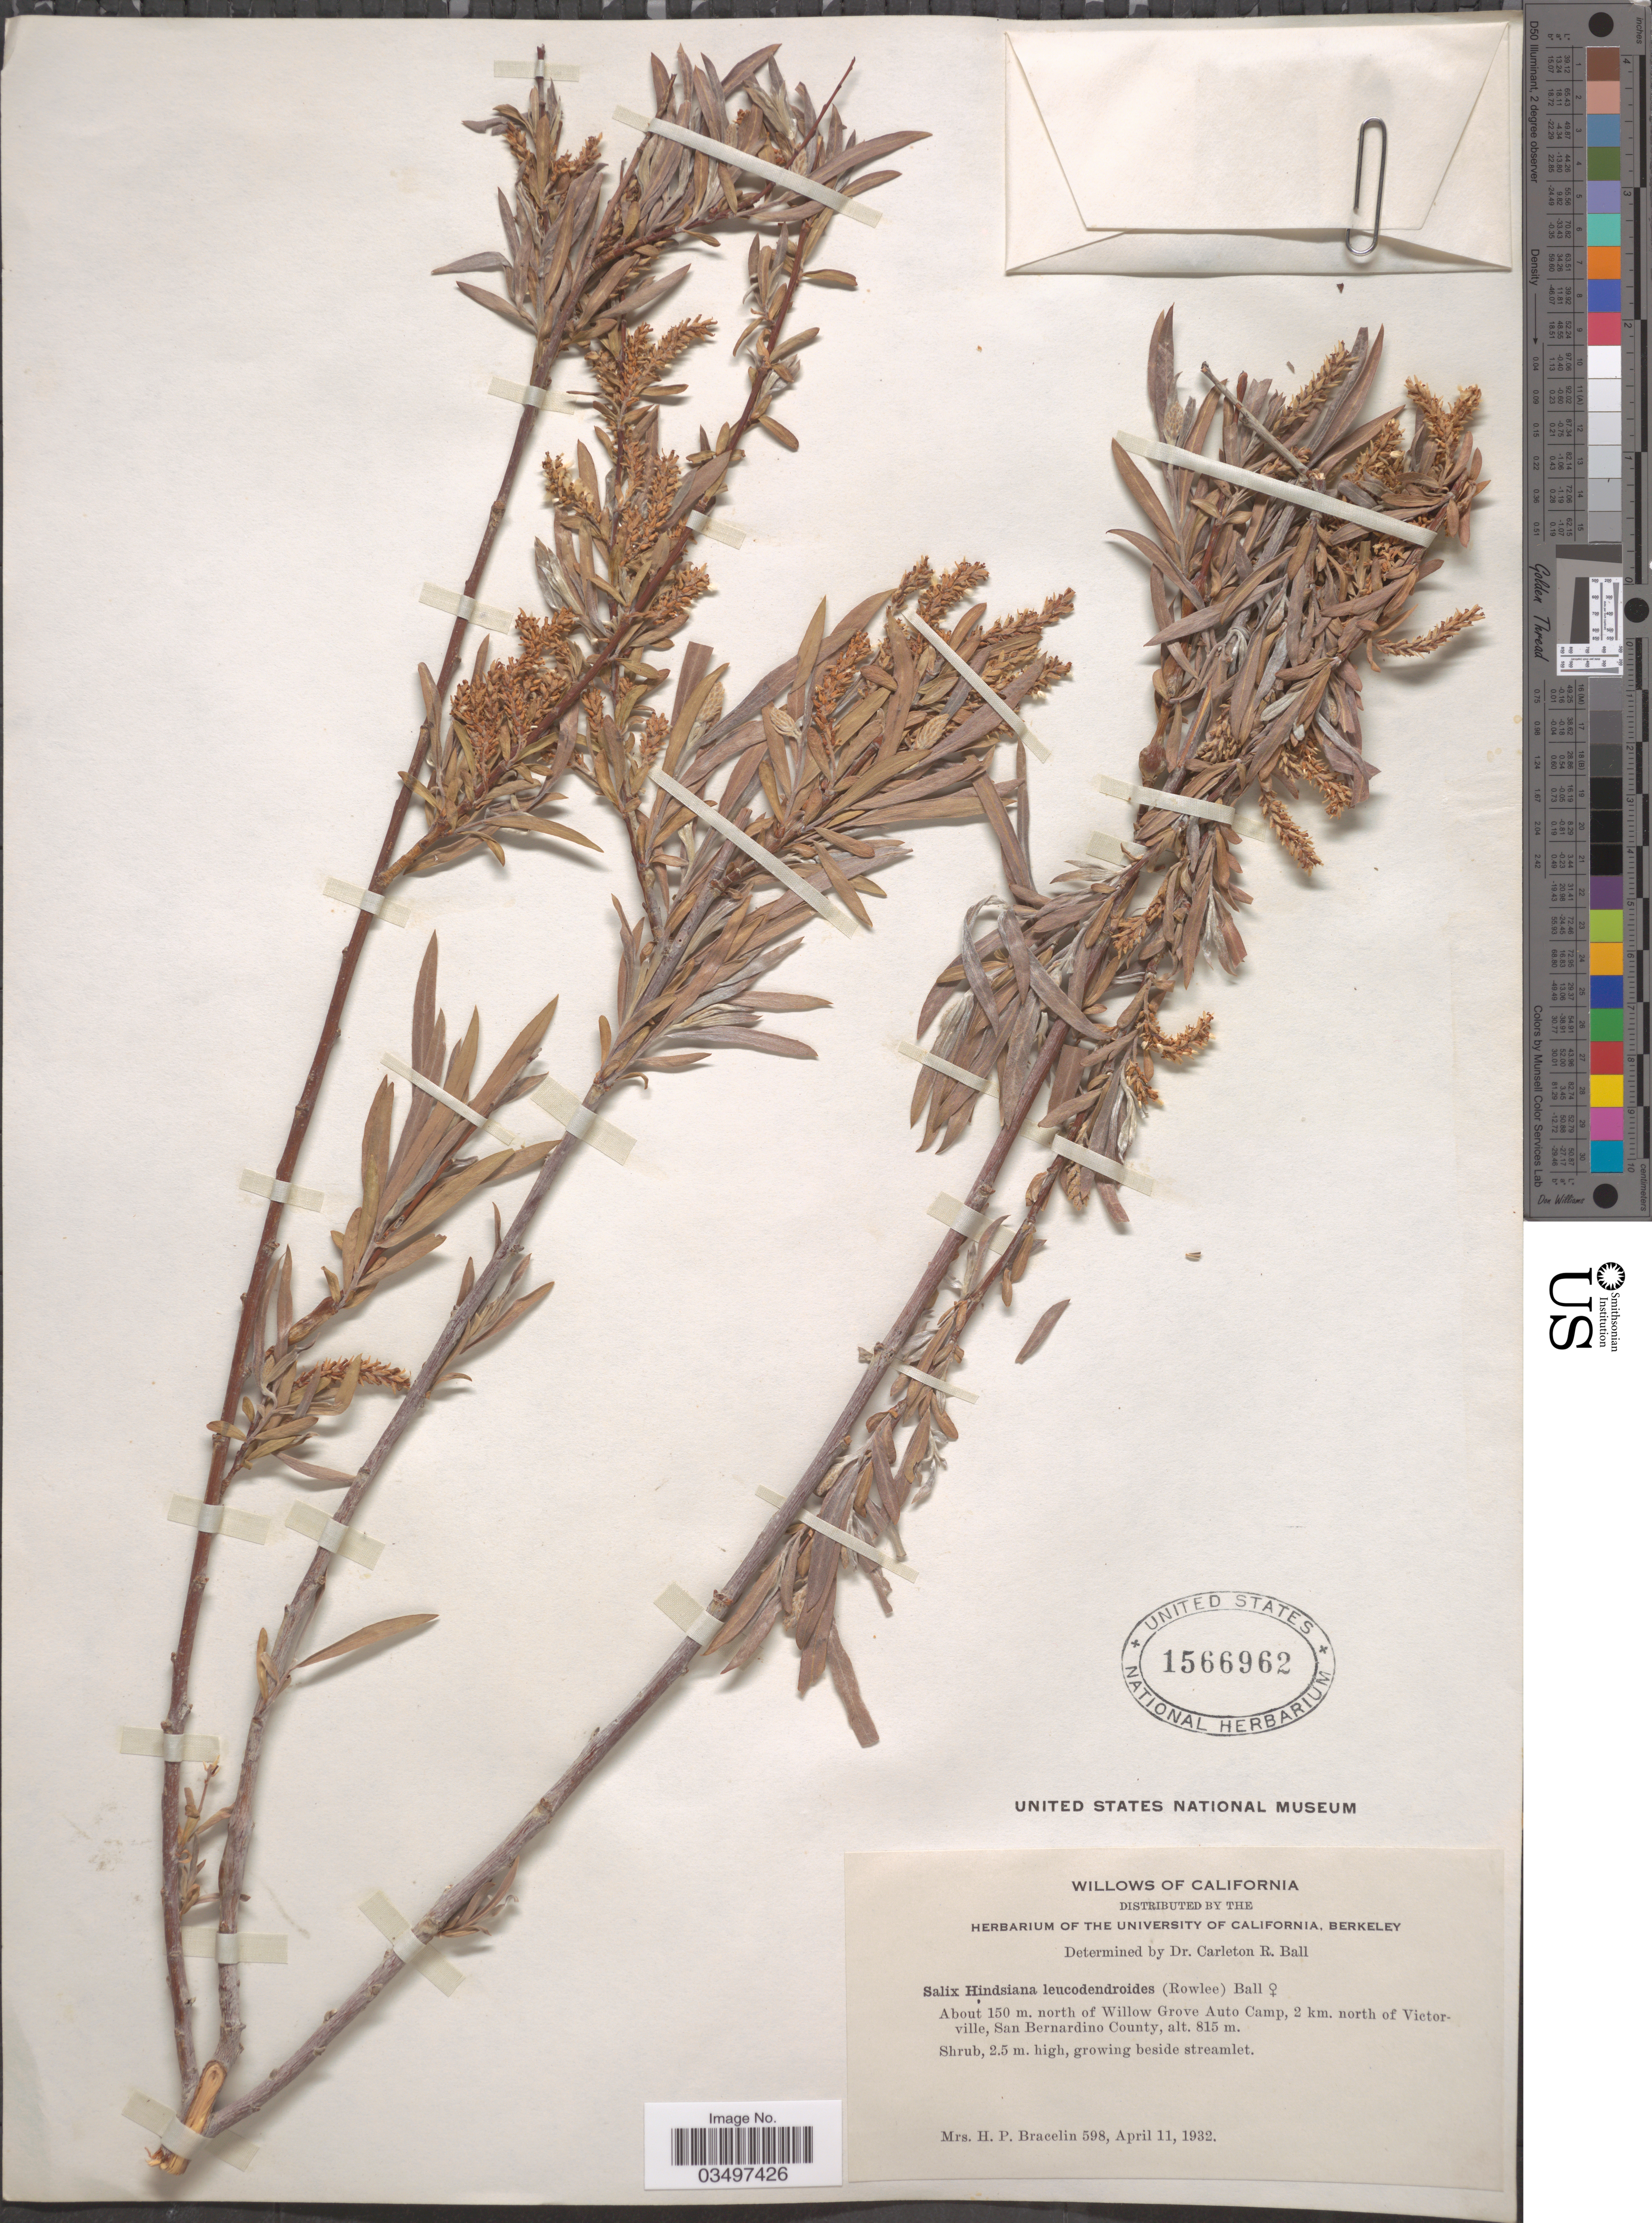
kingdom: Plantae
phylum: Tracheophyta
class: Magnoliopsida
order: Malpighiales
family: Salicaceae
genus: Salix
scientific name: Salix hindsiana var. leucodendroides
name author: (Rowlee) C.R. Ball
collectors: H. Bracelin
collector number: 598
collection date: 1932-04-11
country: United States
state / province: California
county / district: San Bernardino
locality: About 150 m. north of Willow Grove Auto Camp, 2 km. north of Victorville, San Bernardino County.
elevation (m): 815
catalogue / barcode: US 1566962